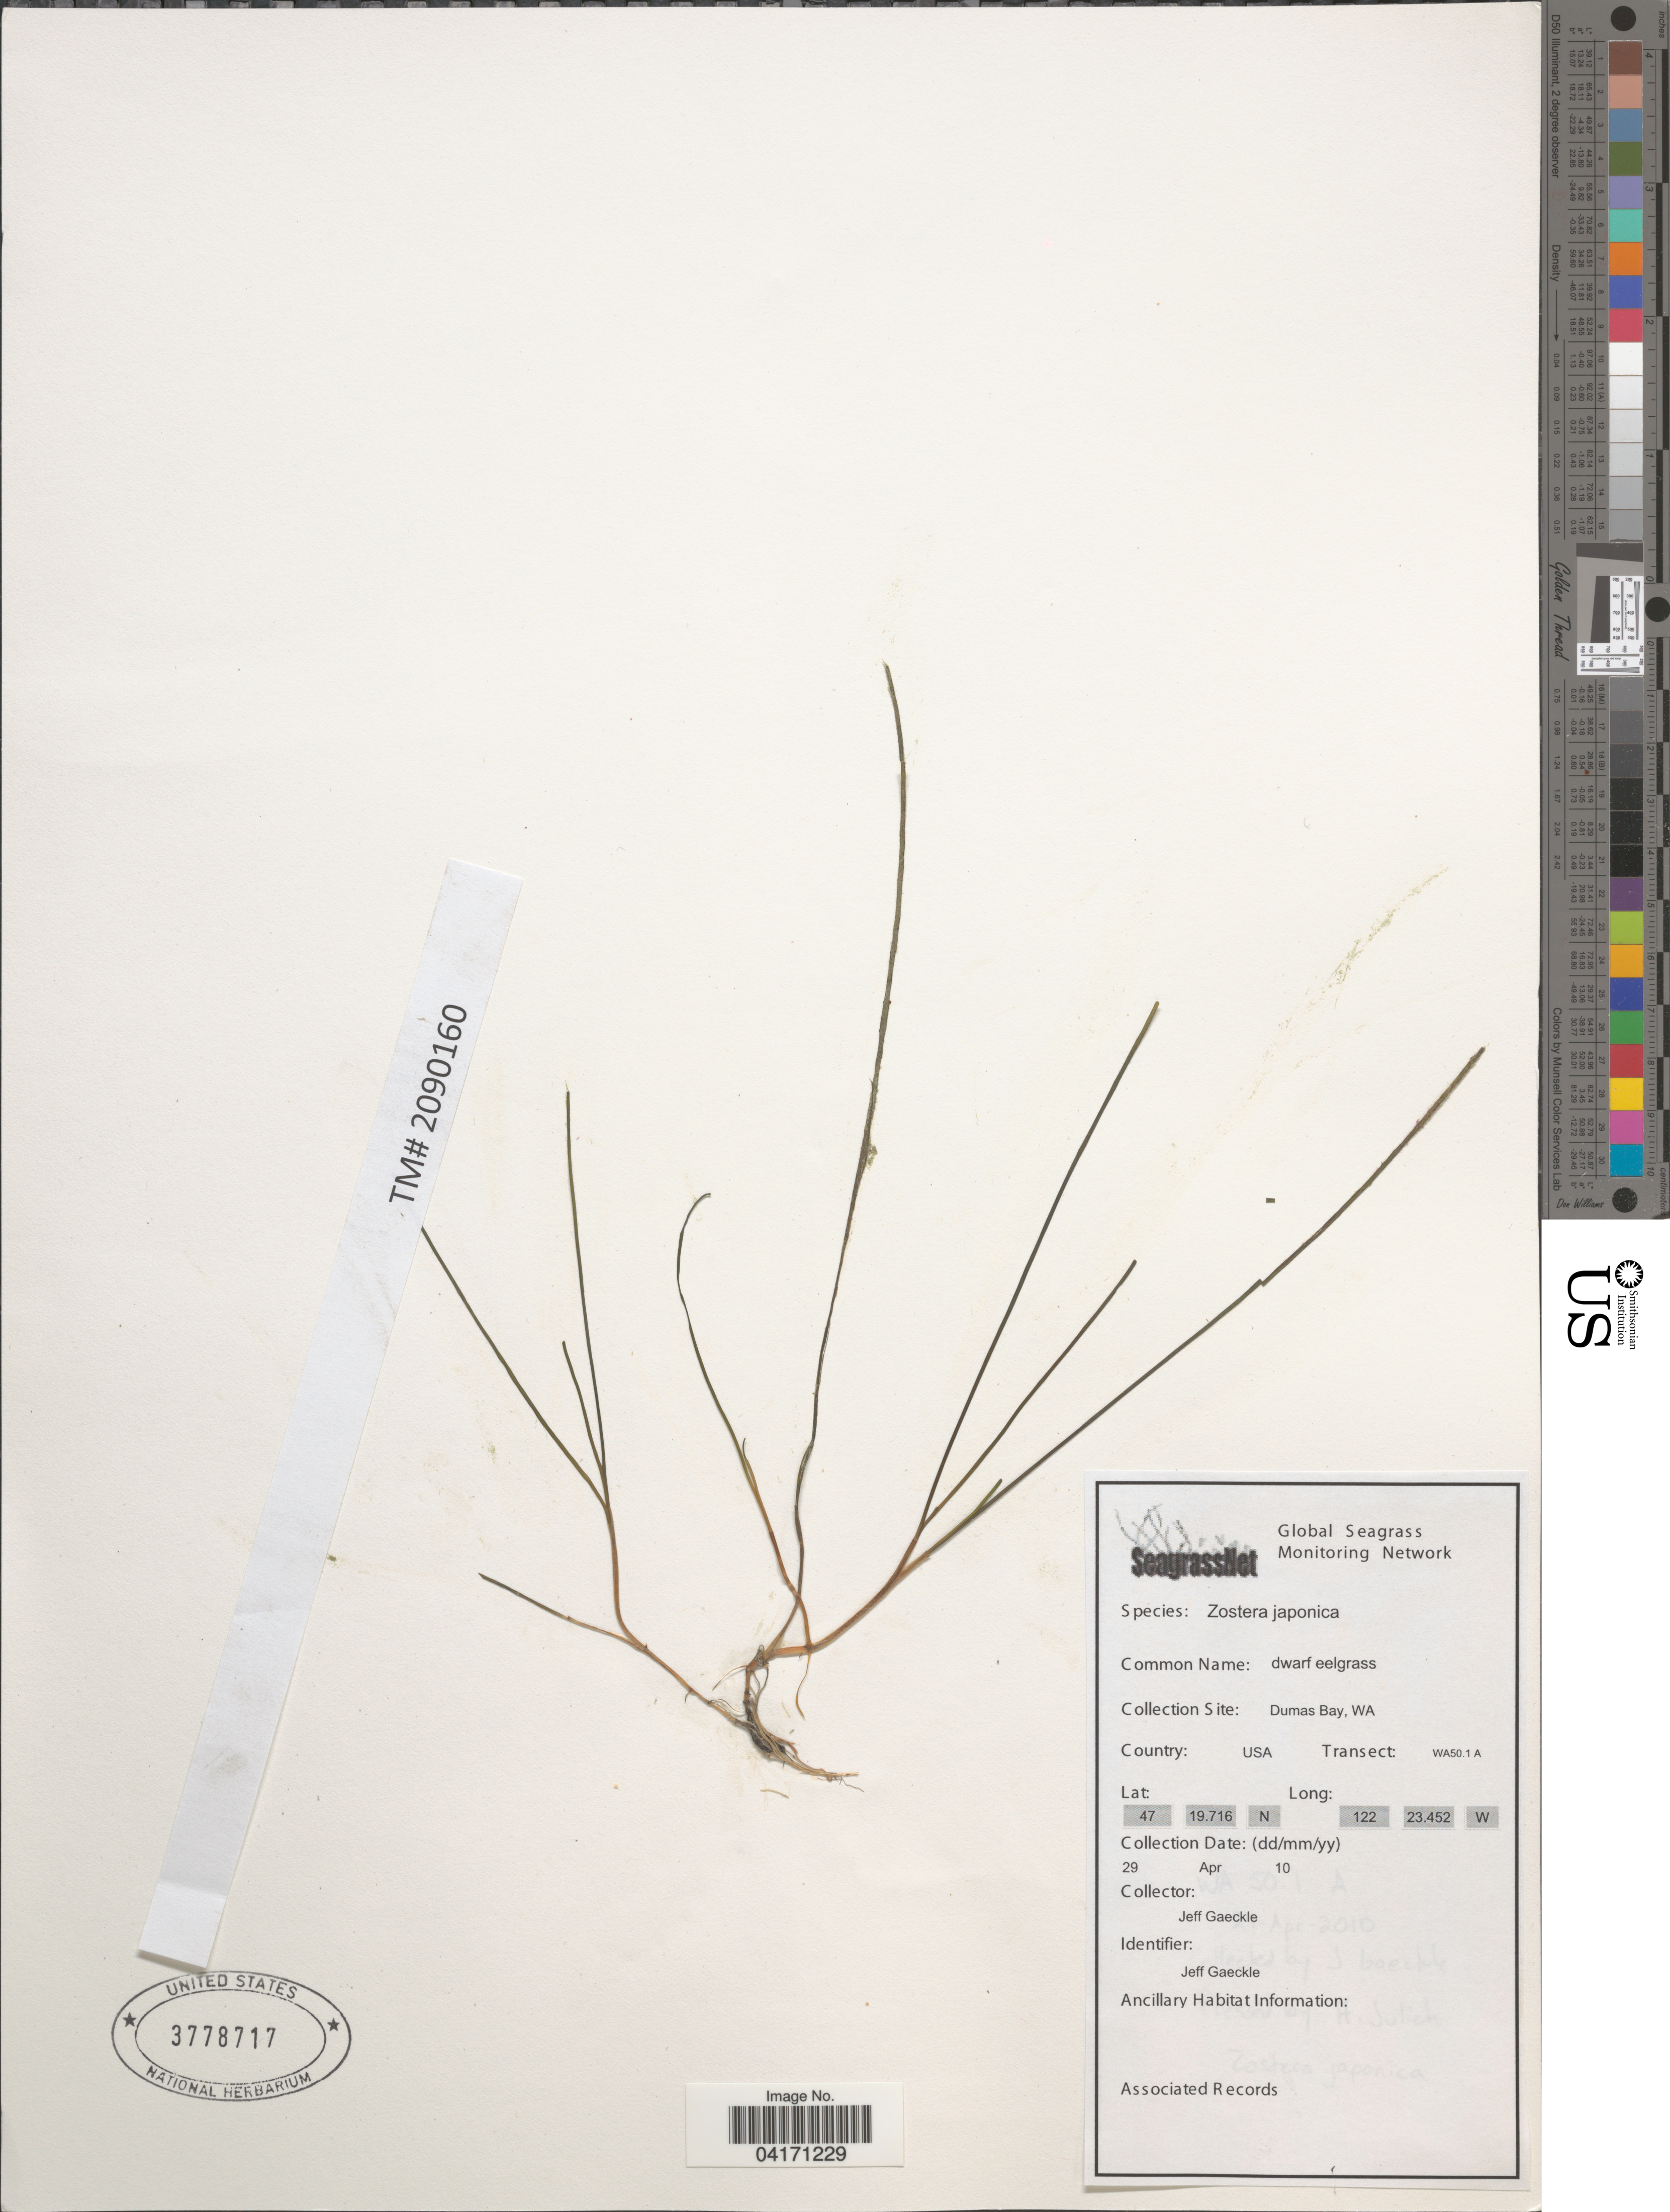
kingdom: Plantae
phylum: Tracheophyta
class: Liliopsida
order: Alismatales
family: Zosteraceae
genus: Zostera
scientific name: Zostera japonica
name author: Asch. & Graebn.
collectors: J. Gaeckle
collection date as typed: Transcribed d/m/y: 29/4/10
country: United States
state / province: Washington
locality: Dumas Bay. Transect: WA50.1 A.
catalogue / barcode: US 3778717